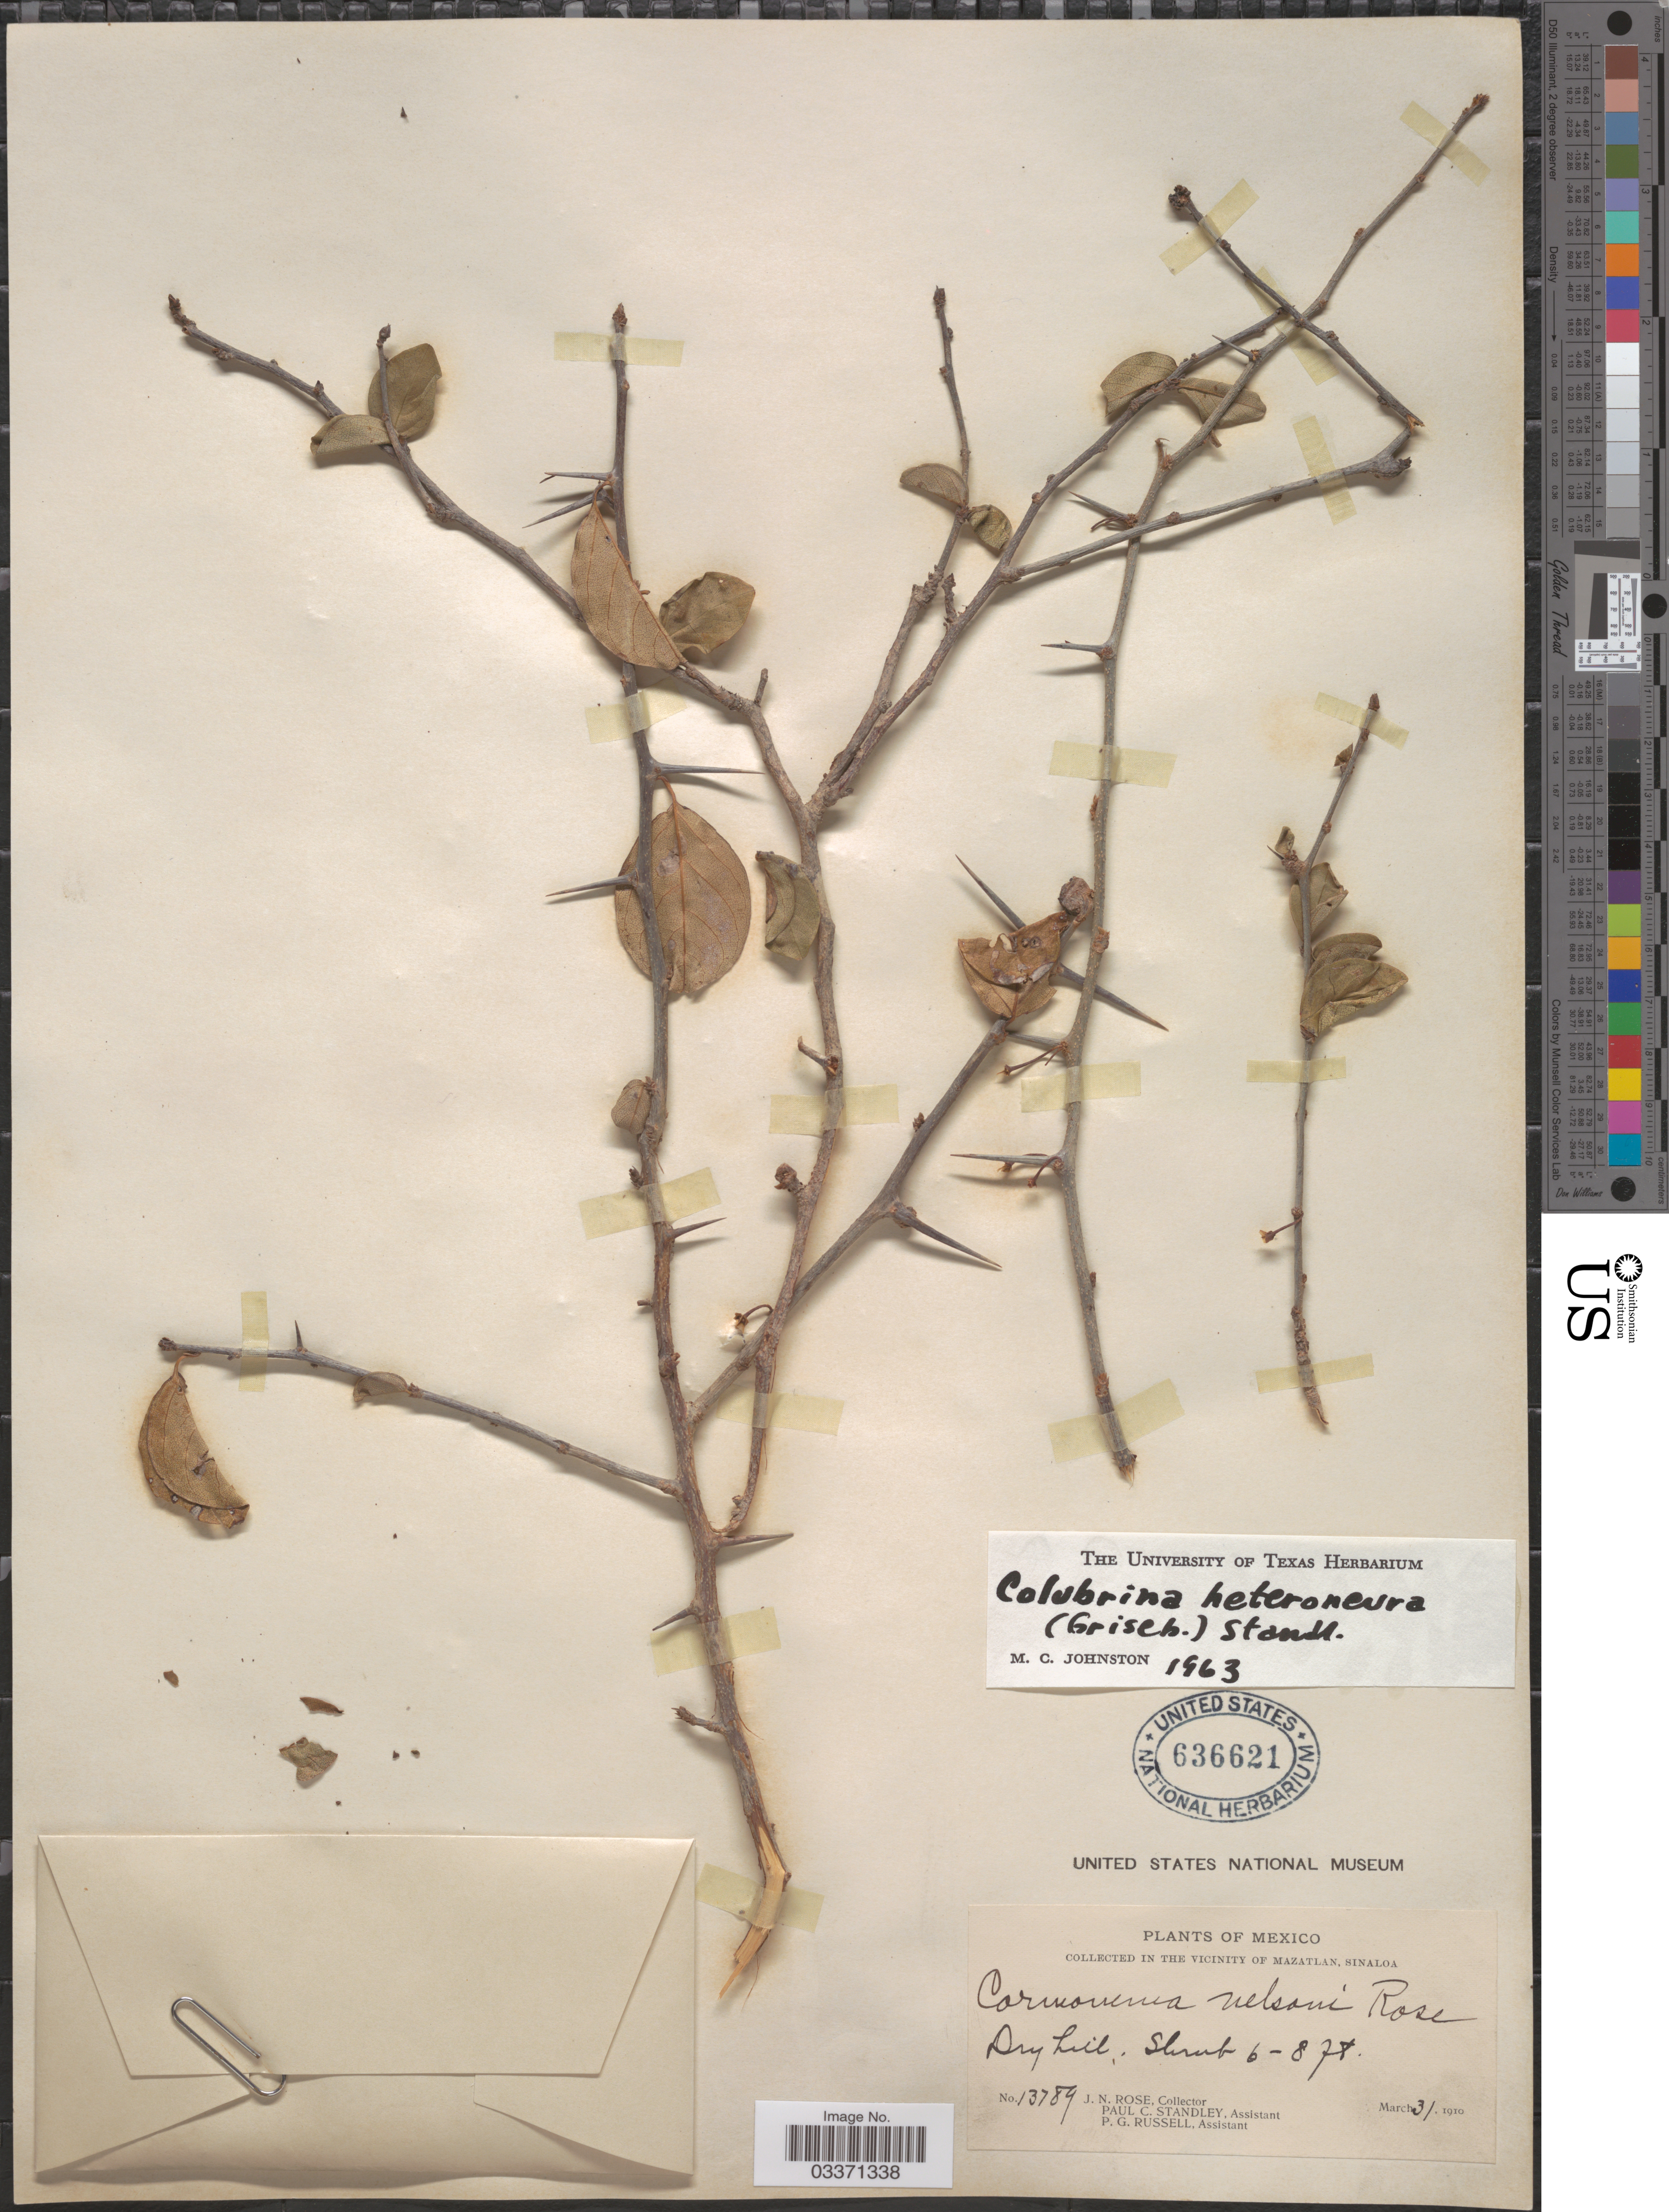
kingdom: Plantae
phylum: Tracheophyta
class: Magnoliopsida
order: Rosales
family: Rhamnaceae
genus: Colubrina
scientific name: Colubrina heteroneura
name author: (Griseb.) Standl.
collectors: J. N. Rose, P. C. Standley & P. G. Russell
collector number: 13789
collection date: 1910-03-31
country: Mexico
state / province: Sinaloa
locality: In the vicinity of Mazatlan.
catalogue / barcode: US 636621